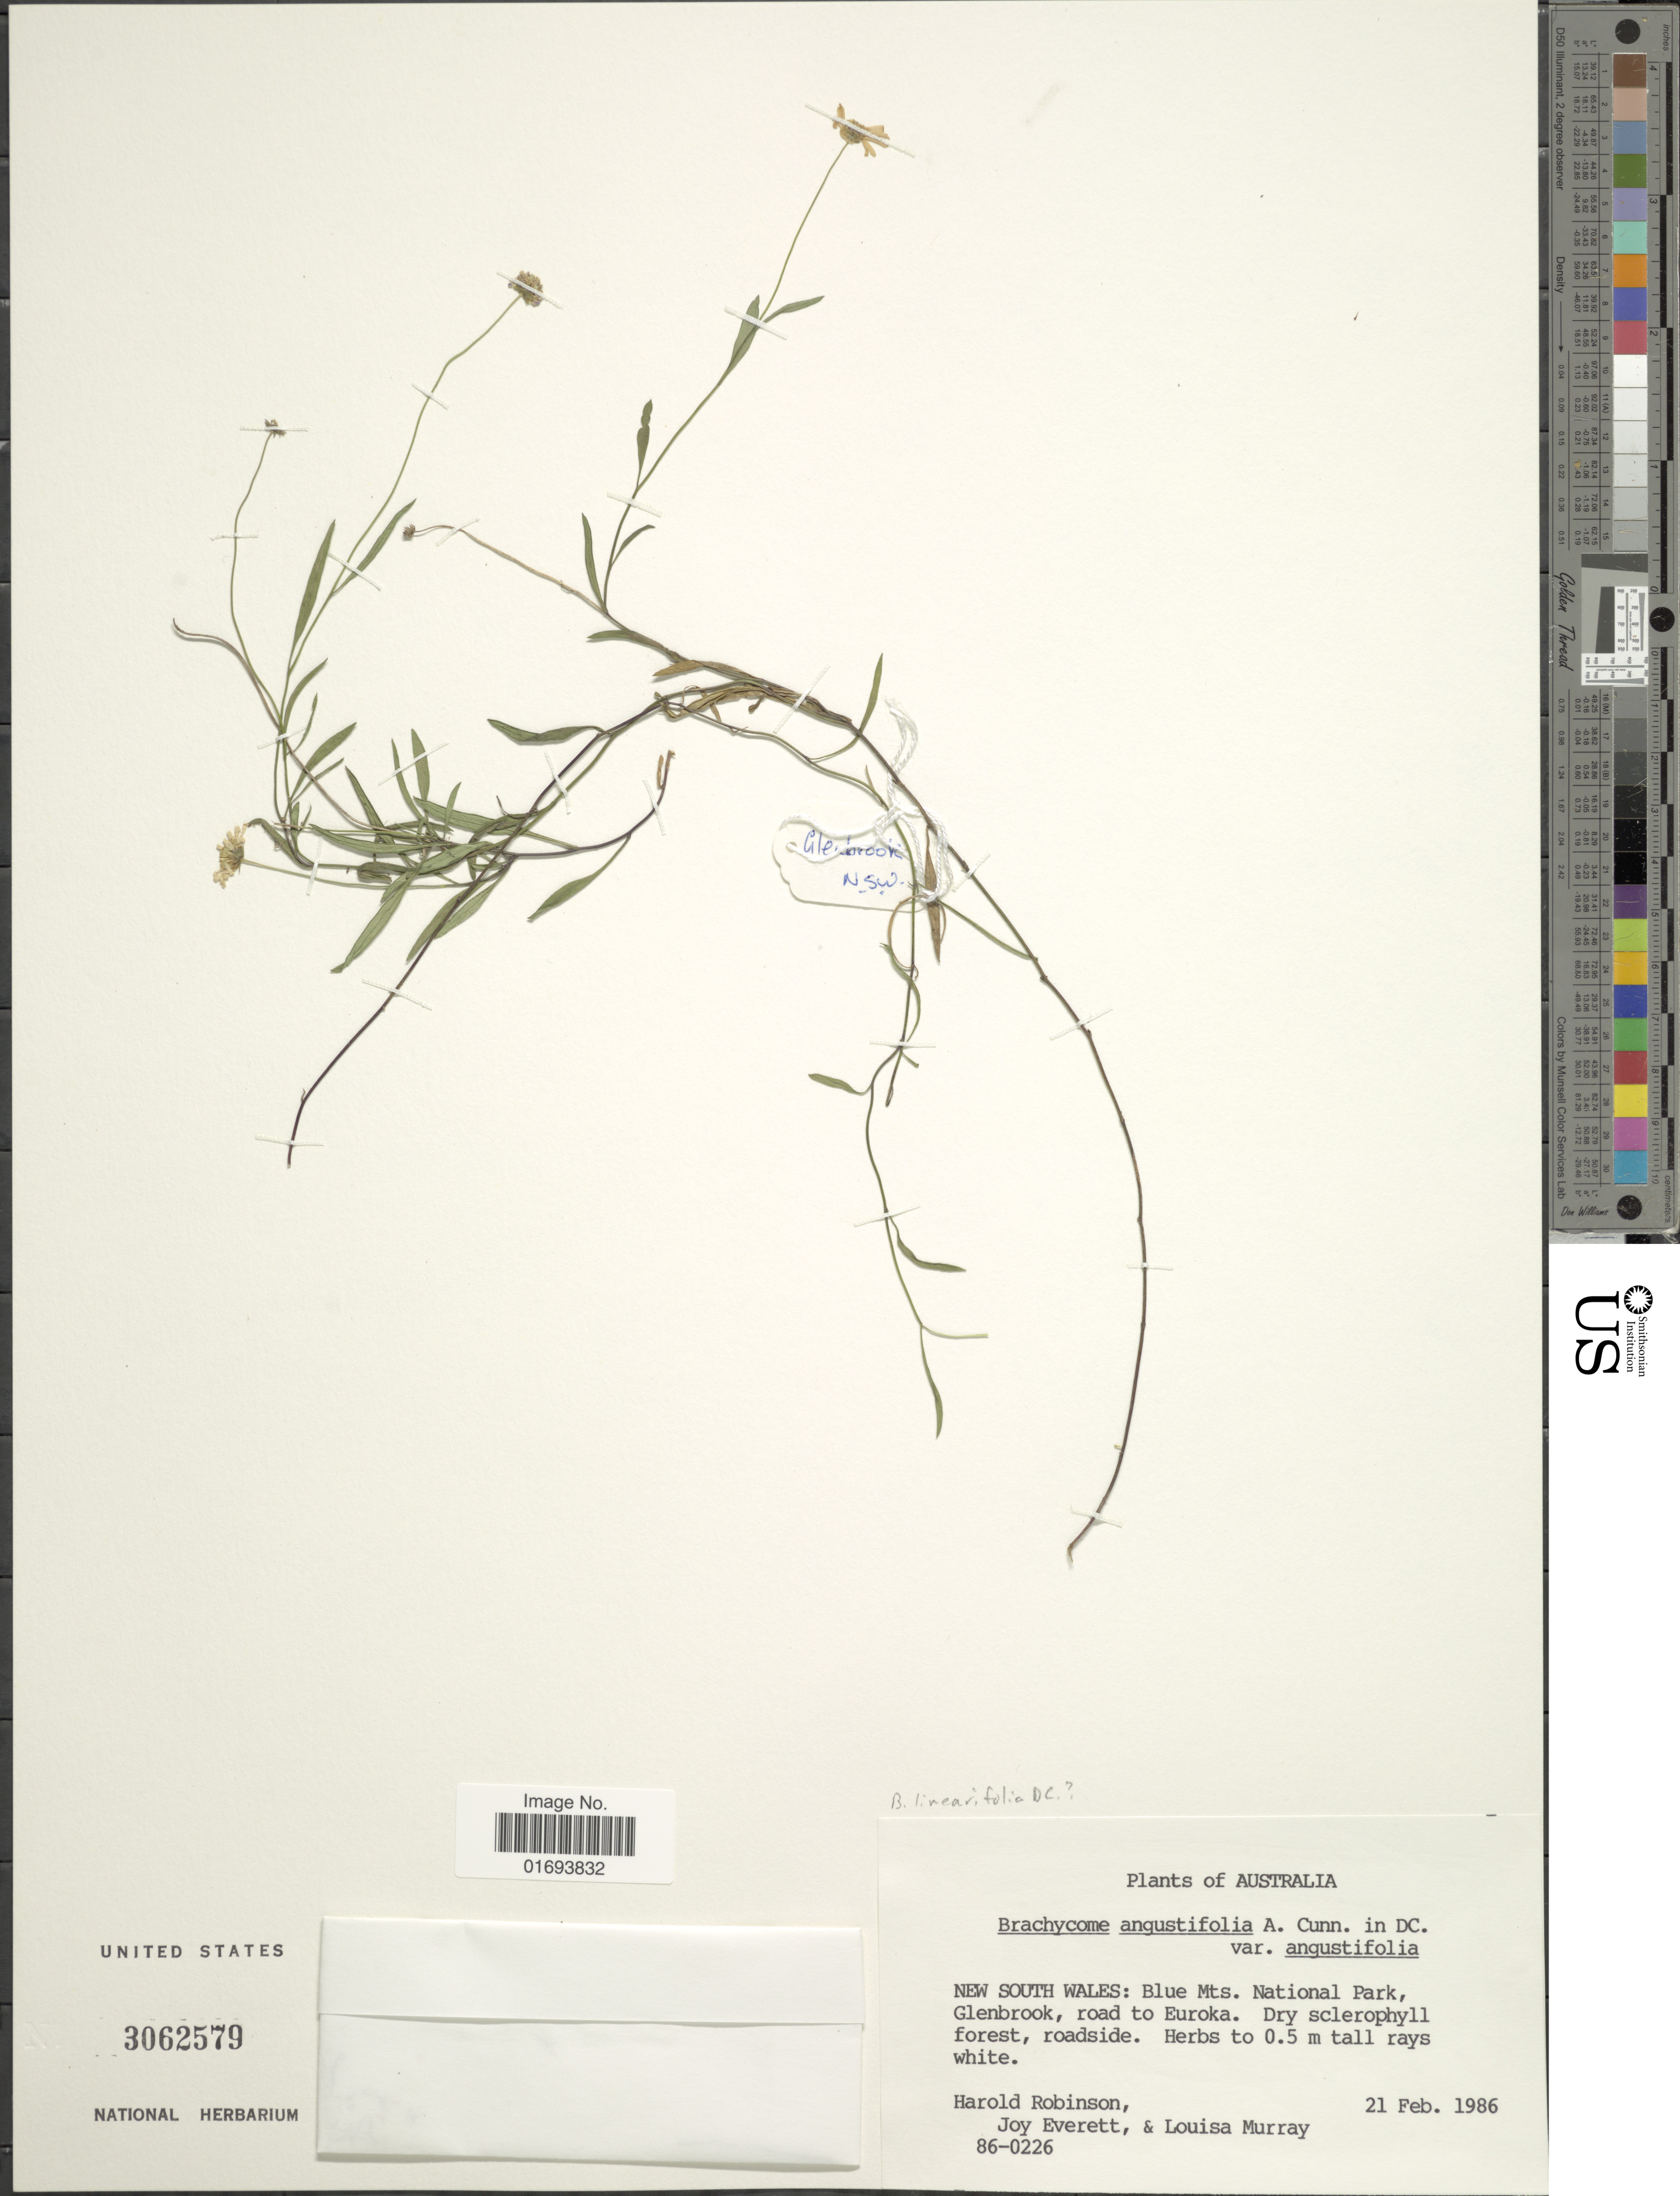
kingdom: Plantae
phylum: Tracheophyta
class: Magnoliopsida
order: Asterales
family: Asteraceae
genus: Brachyscome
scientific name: Brachyscome angustifolia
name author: A. Cunn. & DC.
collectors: H. Robinson, J. Everett & L. T. Murray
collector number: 86-0226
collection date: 1986-02-21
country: Australia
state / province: New South Wales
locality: Australia. New South Wales: Blue Mts. National Park, Glenbrook, road to Euroka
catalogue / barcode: US 3062579